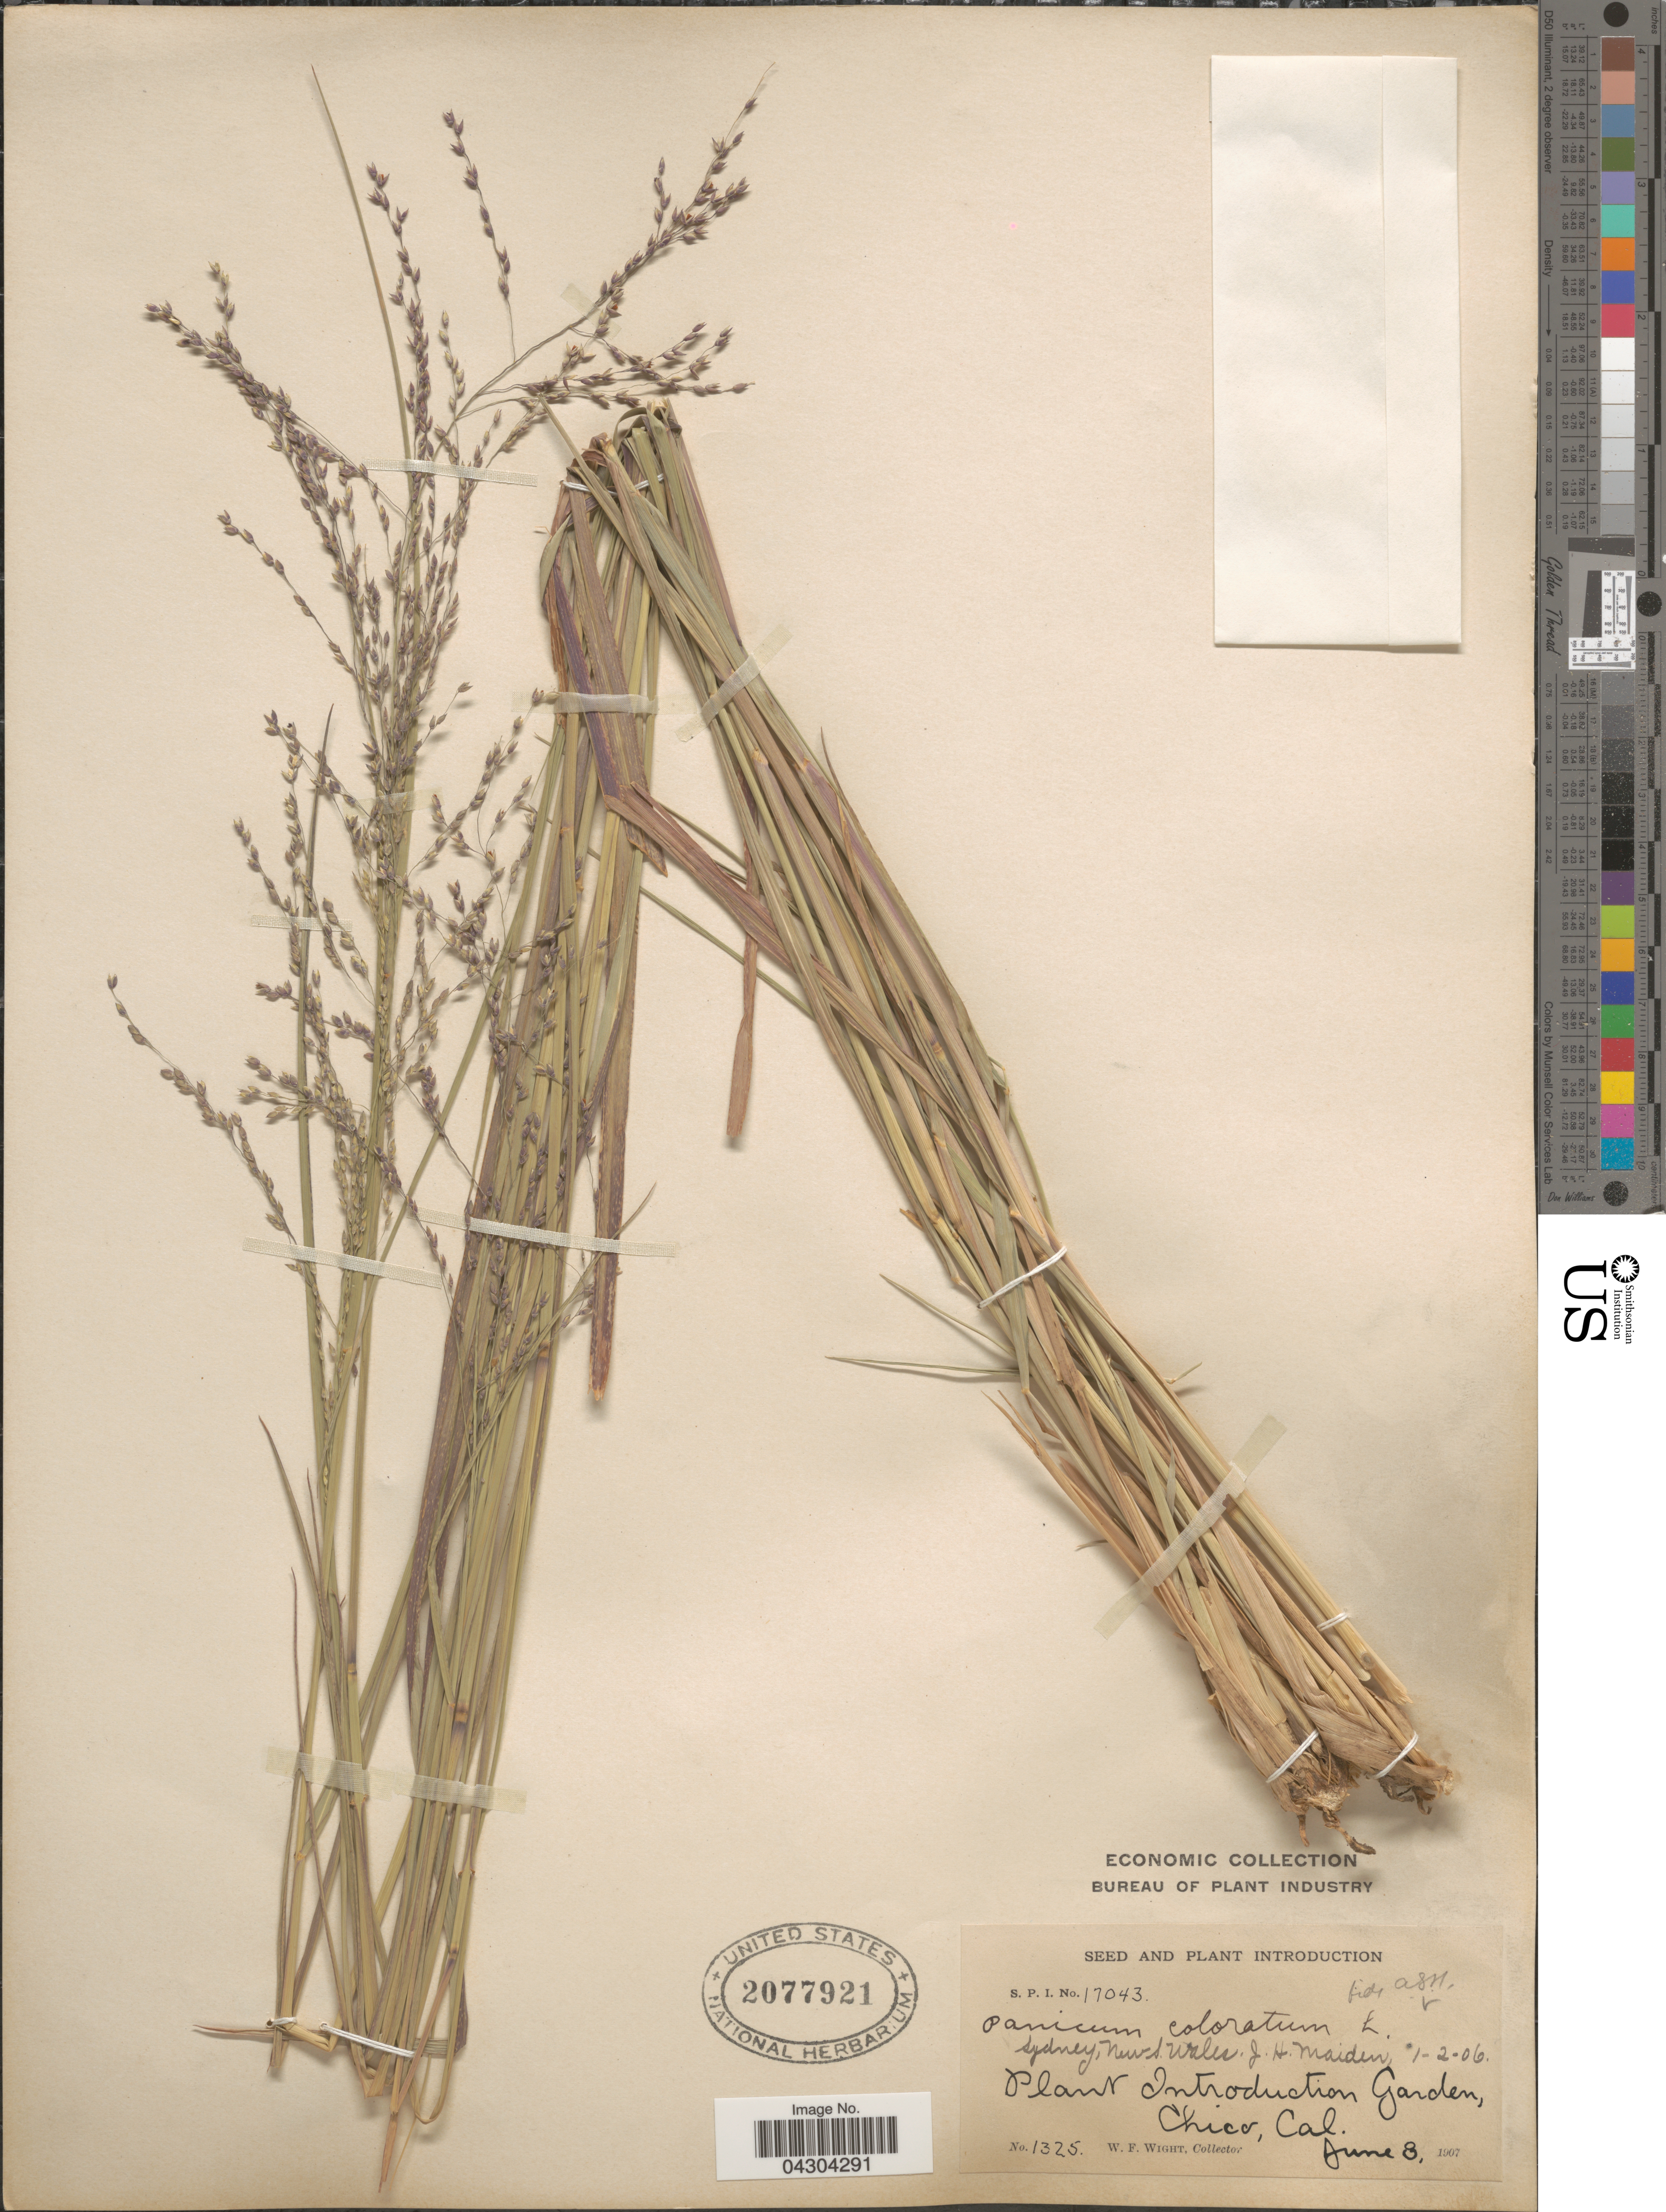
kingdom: Plantae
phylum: Tracheophyta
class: Liliopsida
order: Poales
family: Poaceae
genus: Panicum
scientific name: Panicum coloratum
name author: L.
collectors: W. Wight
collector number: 1325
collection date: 1907-06-08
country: United States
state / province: California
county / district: Butte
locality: Plant Introduction Garden, Chico.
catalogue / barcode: US 2077921